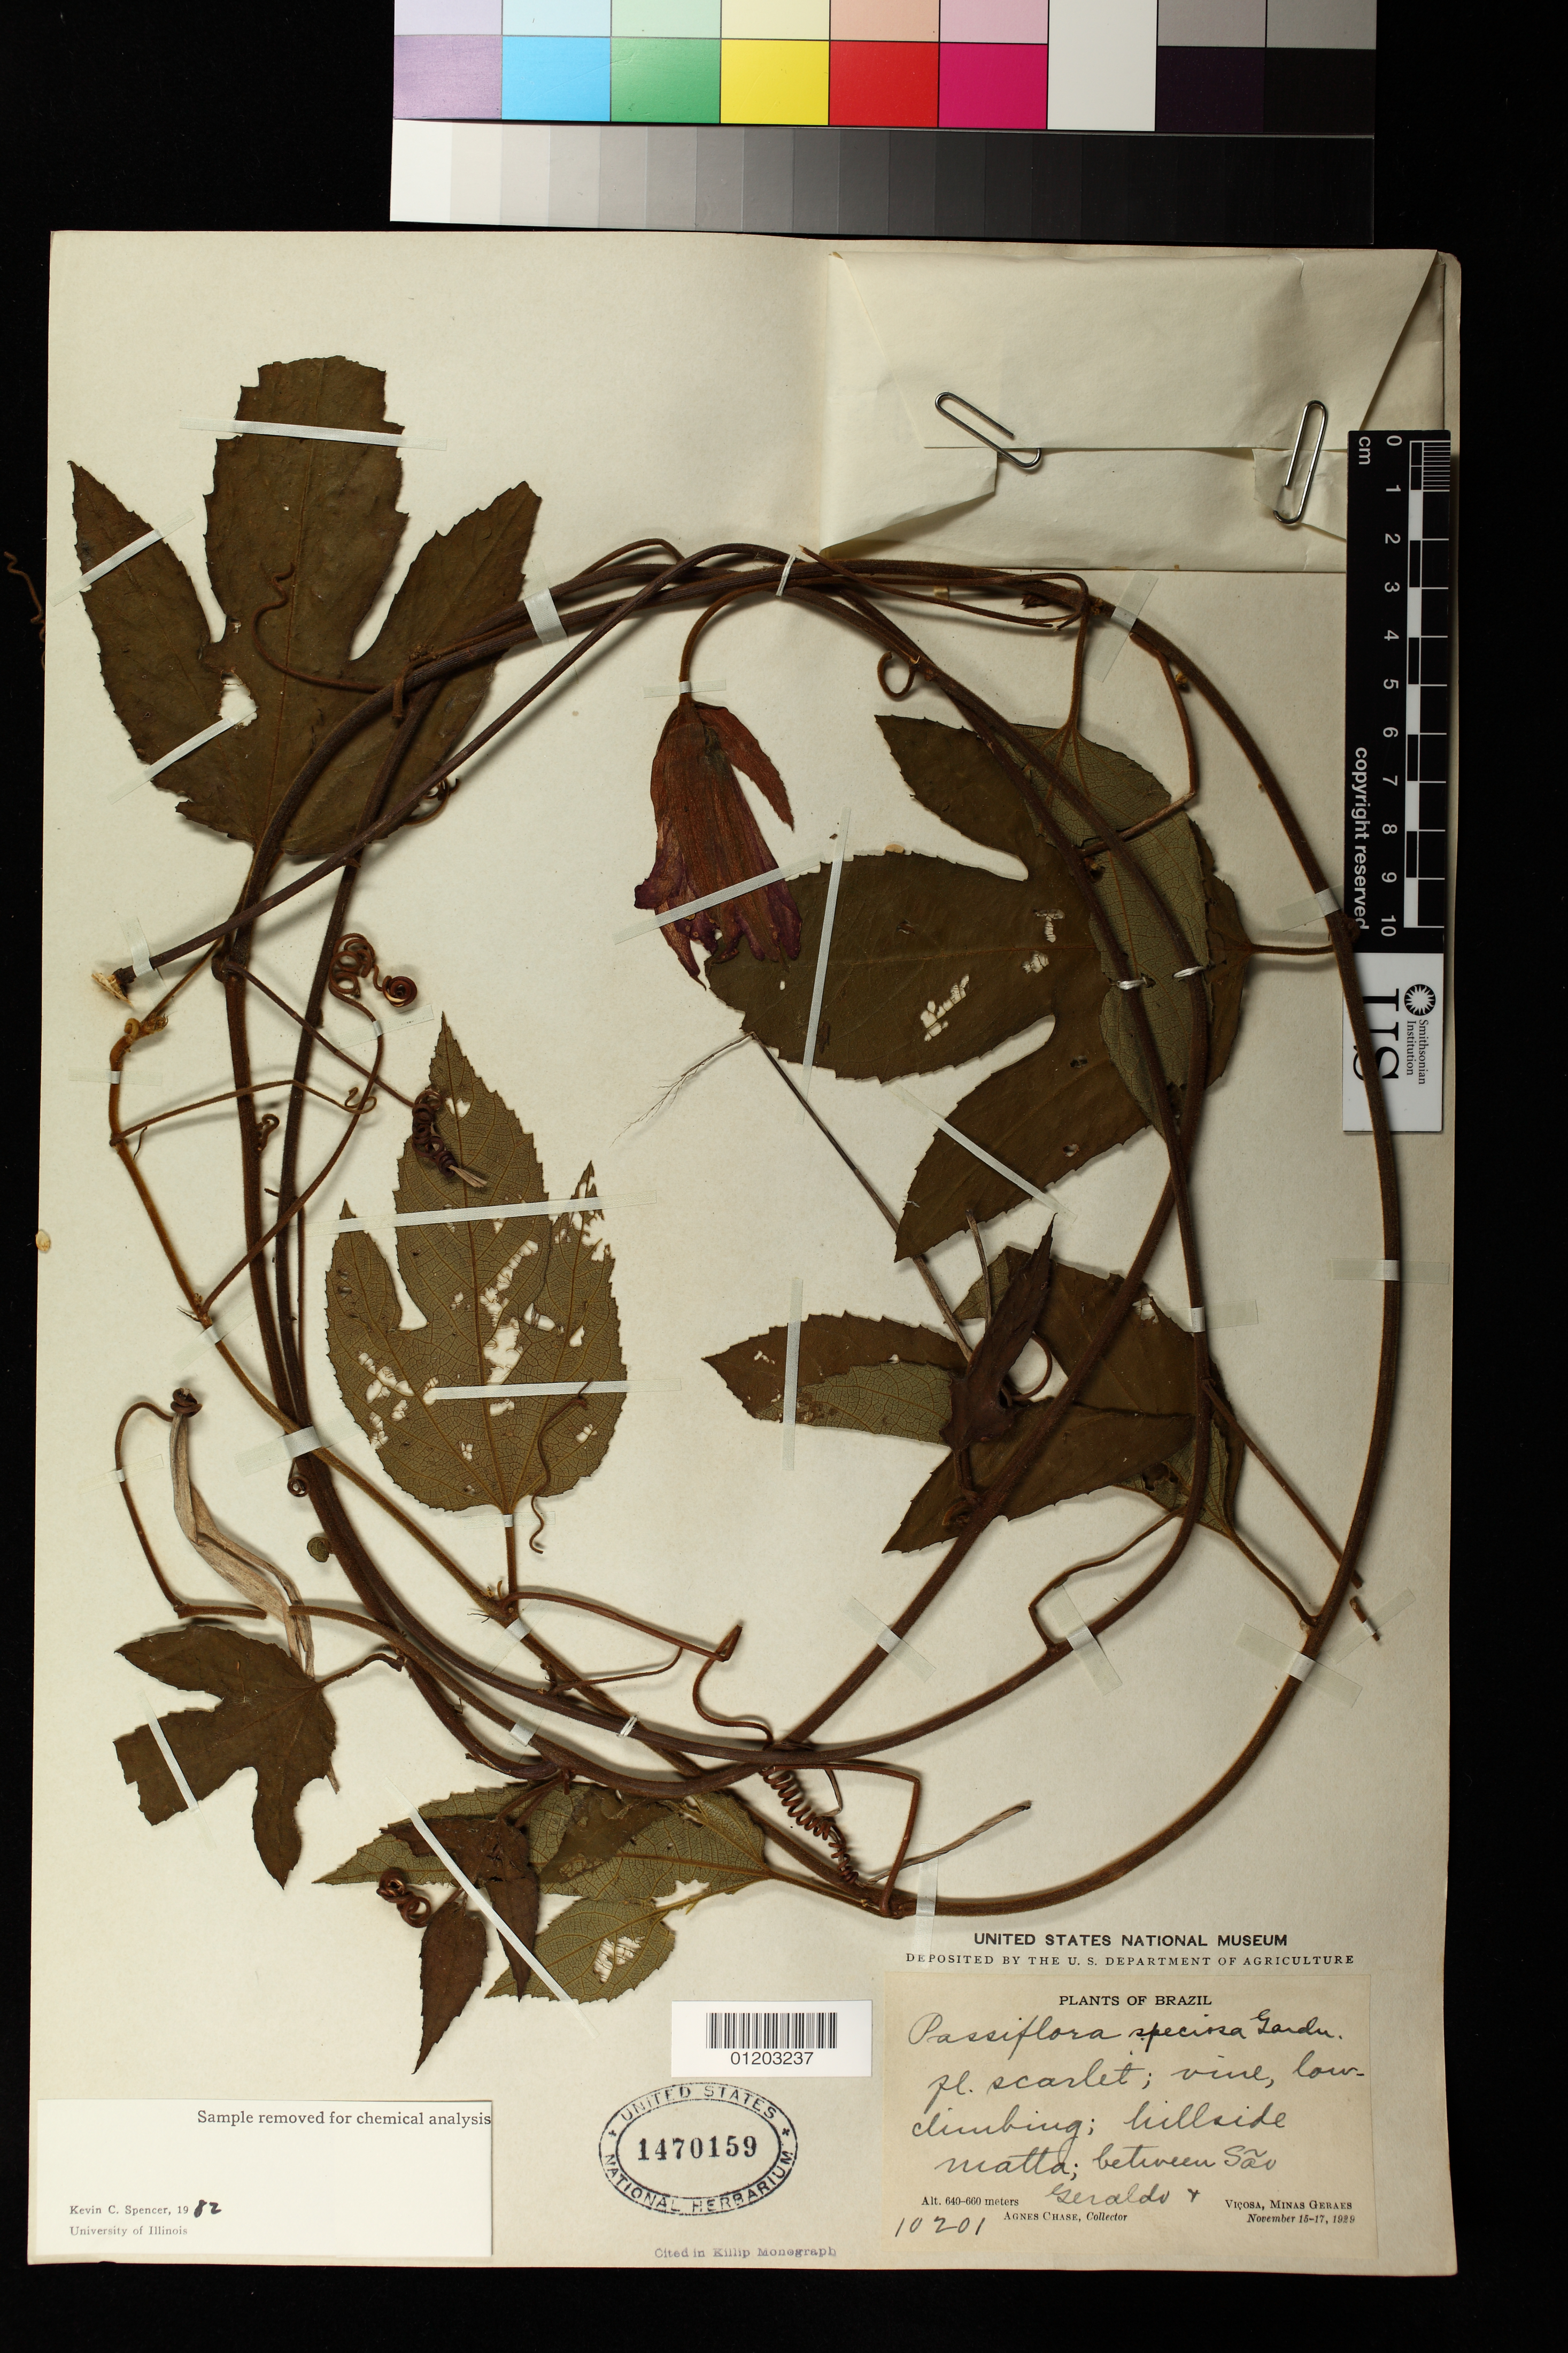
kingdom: Plantae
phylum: Tracheophyta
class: Magnoliopsida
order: Malpighiales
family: Passifloraceae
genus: Passiflora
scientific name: Passiflora speciosa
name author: Gardner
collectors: A. Chase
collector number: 10201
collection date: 1929-11-15/1929-11-17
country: Brazil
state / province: Minas Gerais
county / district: Viçosa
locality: between Sao Geraldo and Vicosa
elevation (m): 640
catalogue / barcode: US 1470159